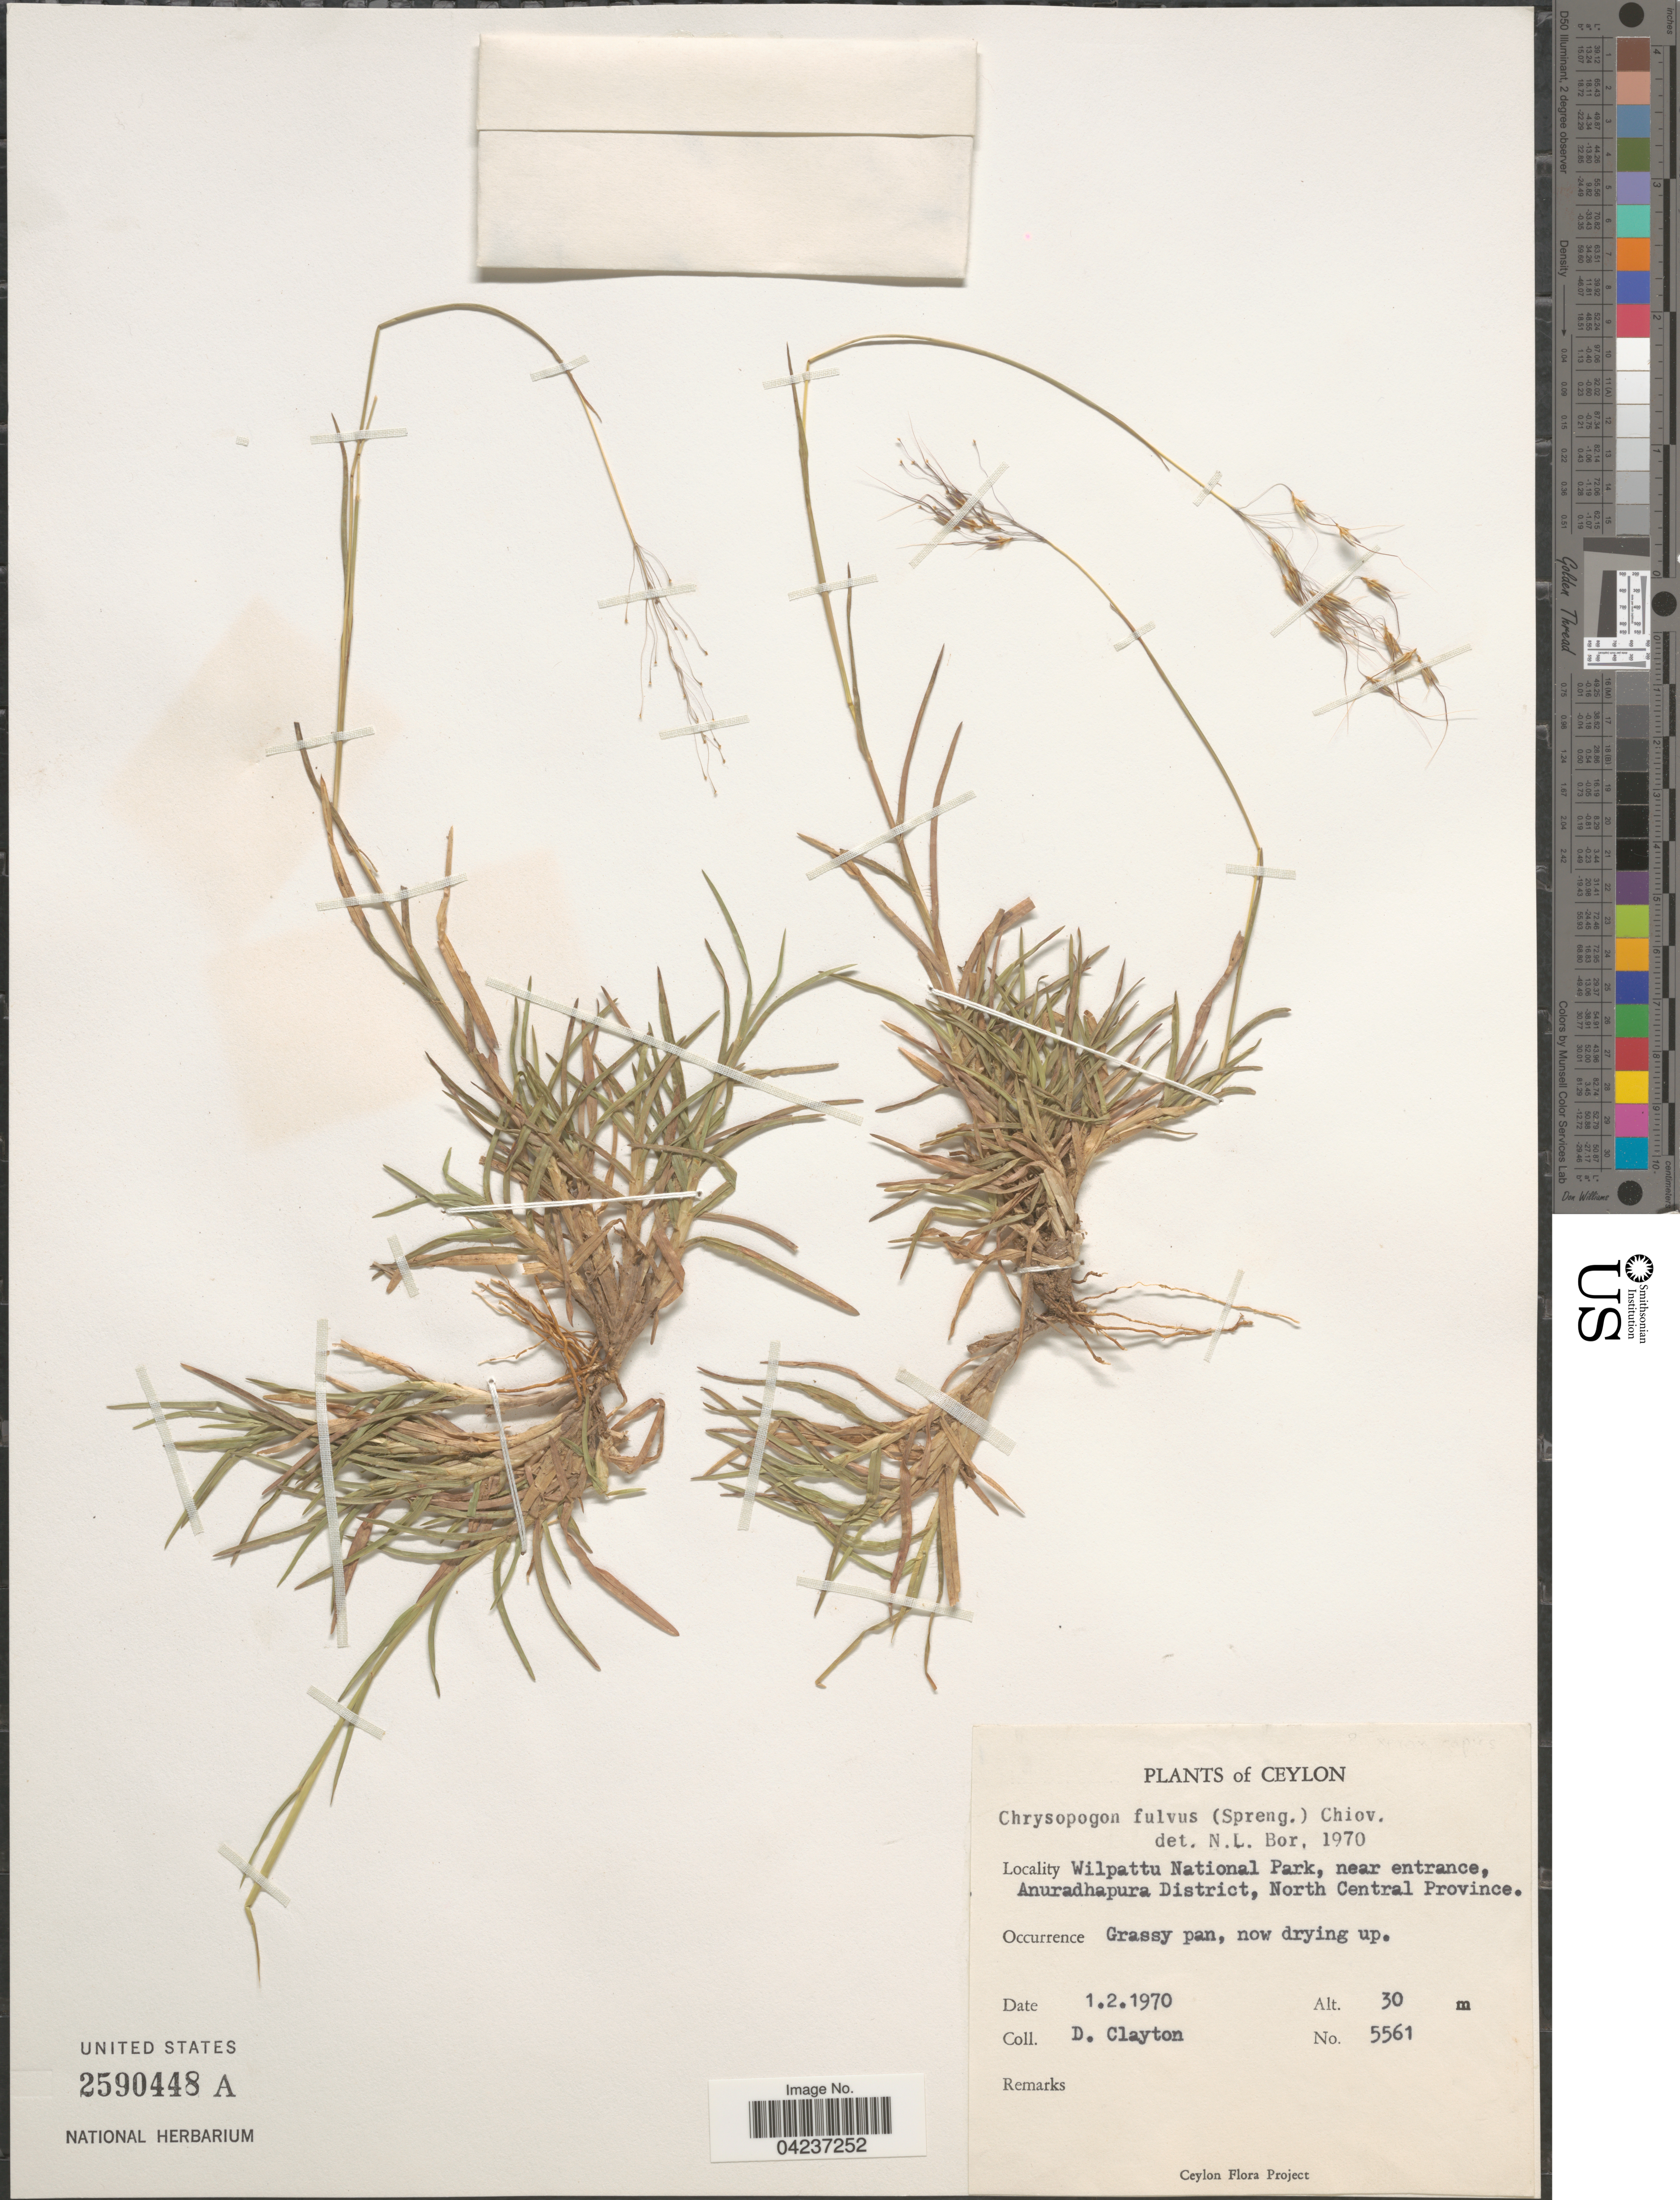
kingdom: Plantae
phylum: Tracheophyta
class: Liliopsida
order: Poales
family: Poaceae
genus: Chrysopogon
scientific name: Chrysopogon gryllus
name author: (L.) Trin.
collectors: D. Clayton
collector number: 5561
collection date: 1970-02-01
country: Sri Lanka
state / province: North Central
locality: Ceylon. Wilpattu National Park, near entrance, Anuradhapura District. Grassy pan, now drying up.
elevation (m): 30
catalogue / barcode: US 2590448A